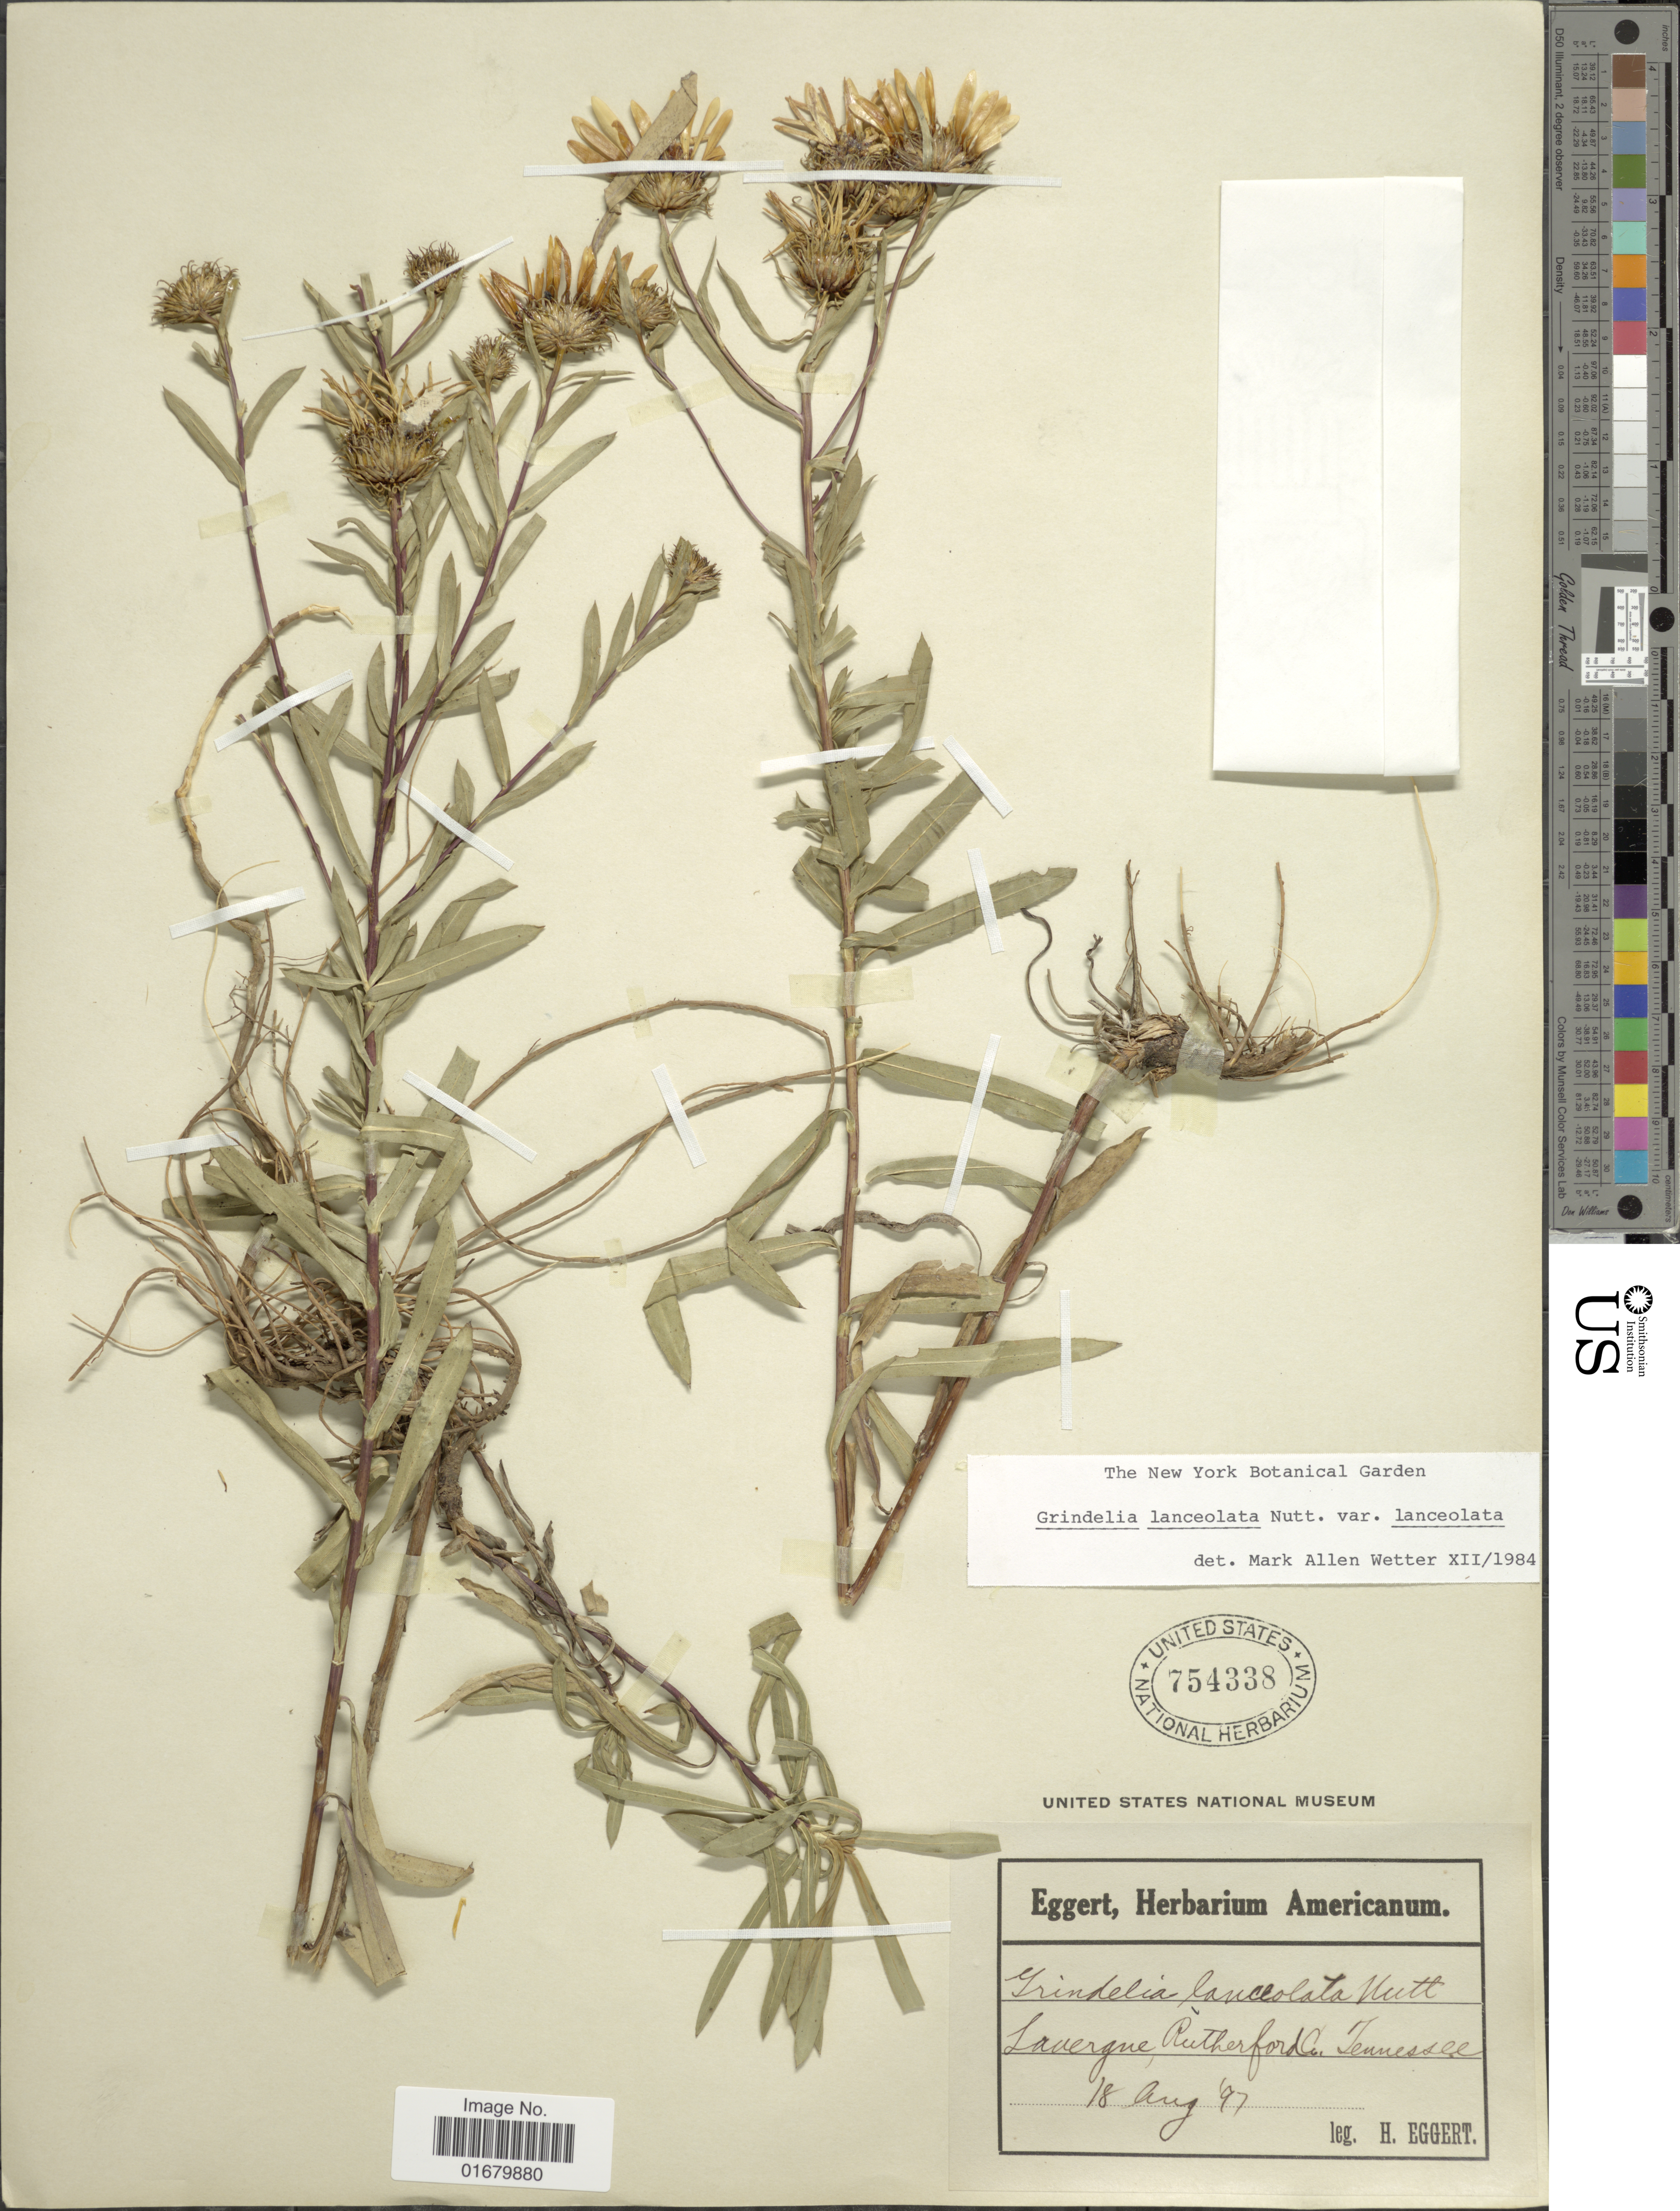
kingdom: Plantae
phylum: Tracheophyta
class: Magnoliopsida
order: Asterales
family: Asteraceae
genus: Grindelia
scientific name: Grindelia lanceolata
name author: Nutt.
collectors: H. Eggert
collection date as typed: Transcribed d/m/y: 18/8/97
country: United States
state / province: Tennessee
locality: Lavergne, Rutherford Co.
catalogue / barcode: US 754338